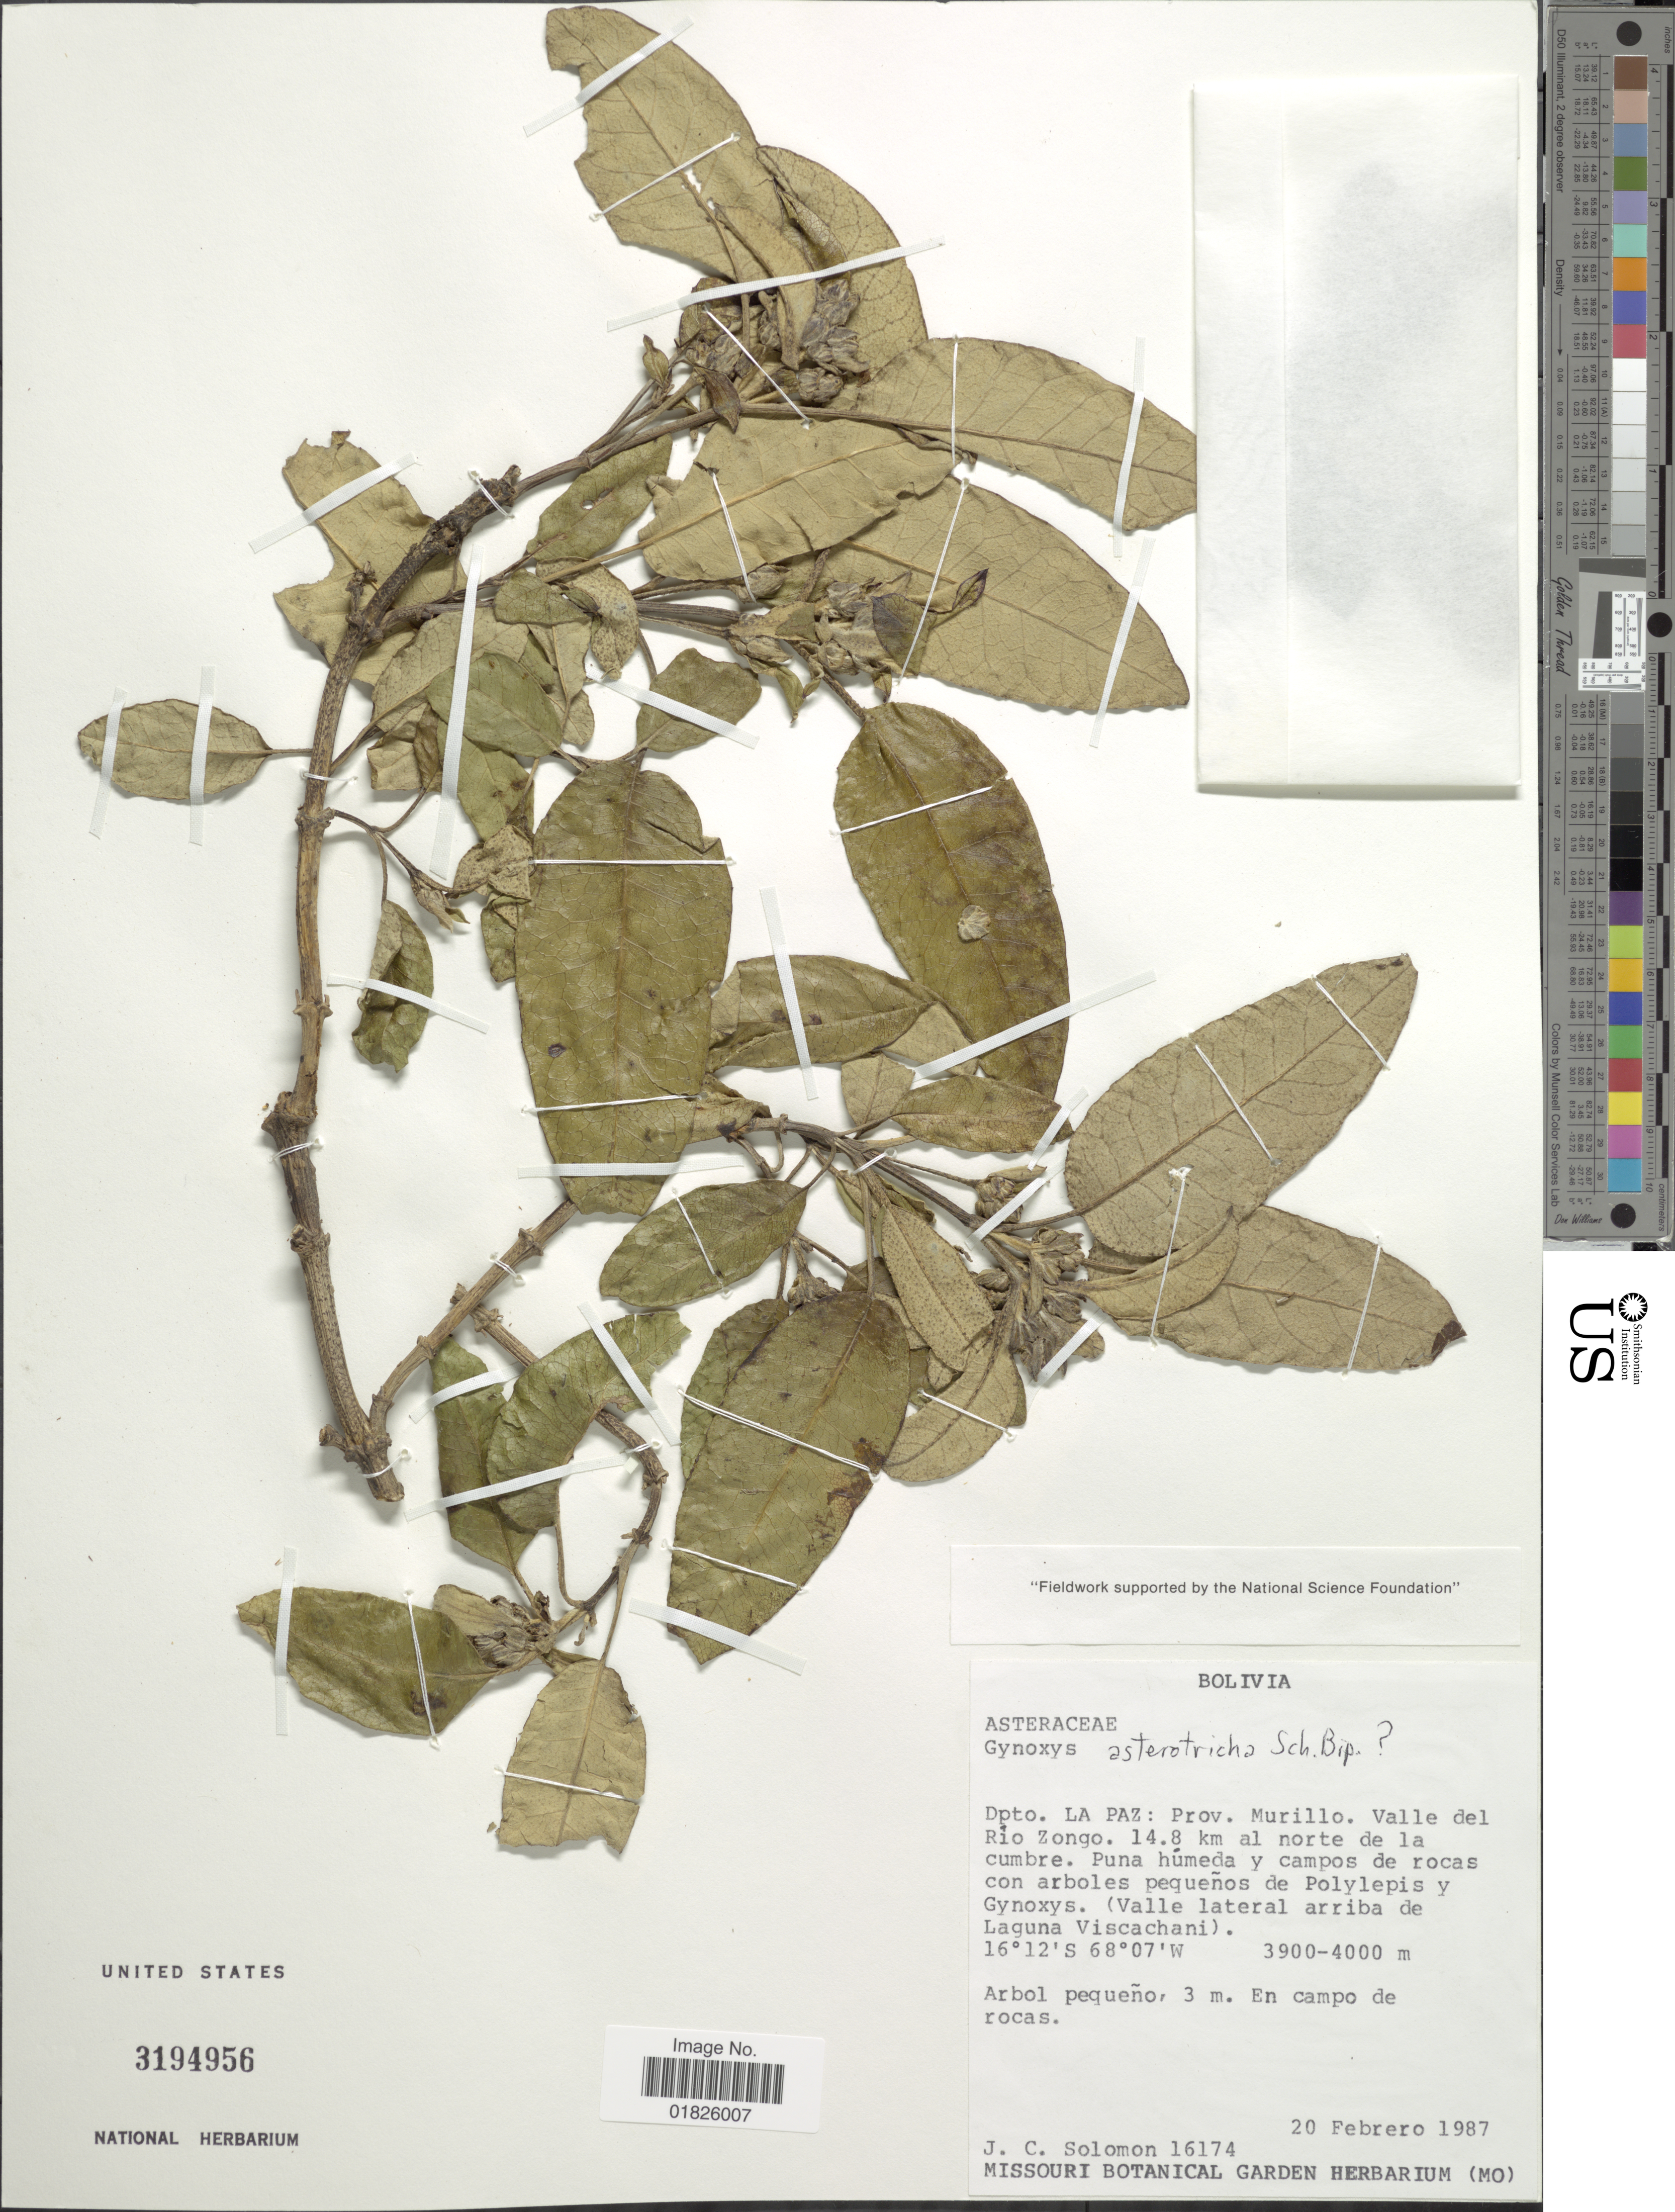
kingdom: Plantae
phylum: Tracheophyta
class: Magnoliopsida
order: Asterales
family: Asteraceae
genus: Gynoxys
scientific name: Gynoxys asterotricha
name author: Sch. Bip.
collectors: J. C. Solomon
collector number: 16174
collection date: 1987-02-20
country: Bolivia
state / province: La Paz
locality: Prov. Murillo. Valle del Rio Zongo. 14.8 km al norte de la cumbre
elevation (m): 3900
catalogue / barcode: US 3194956